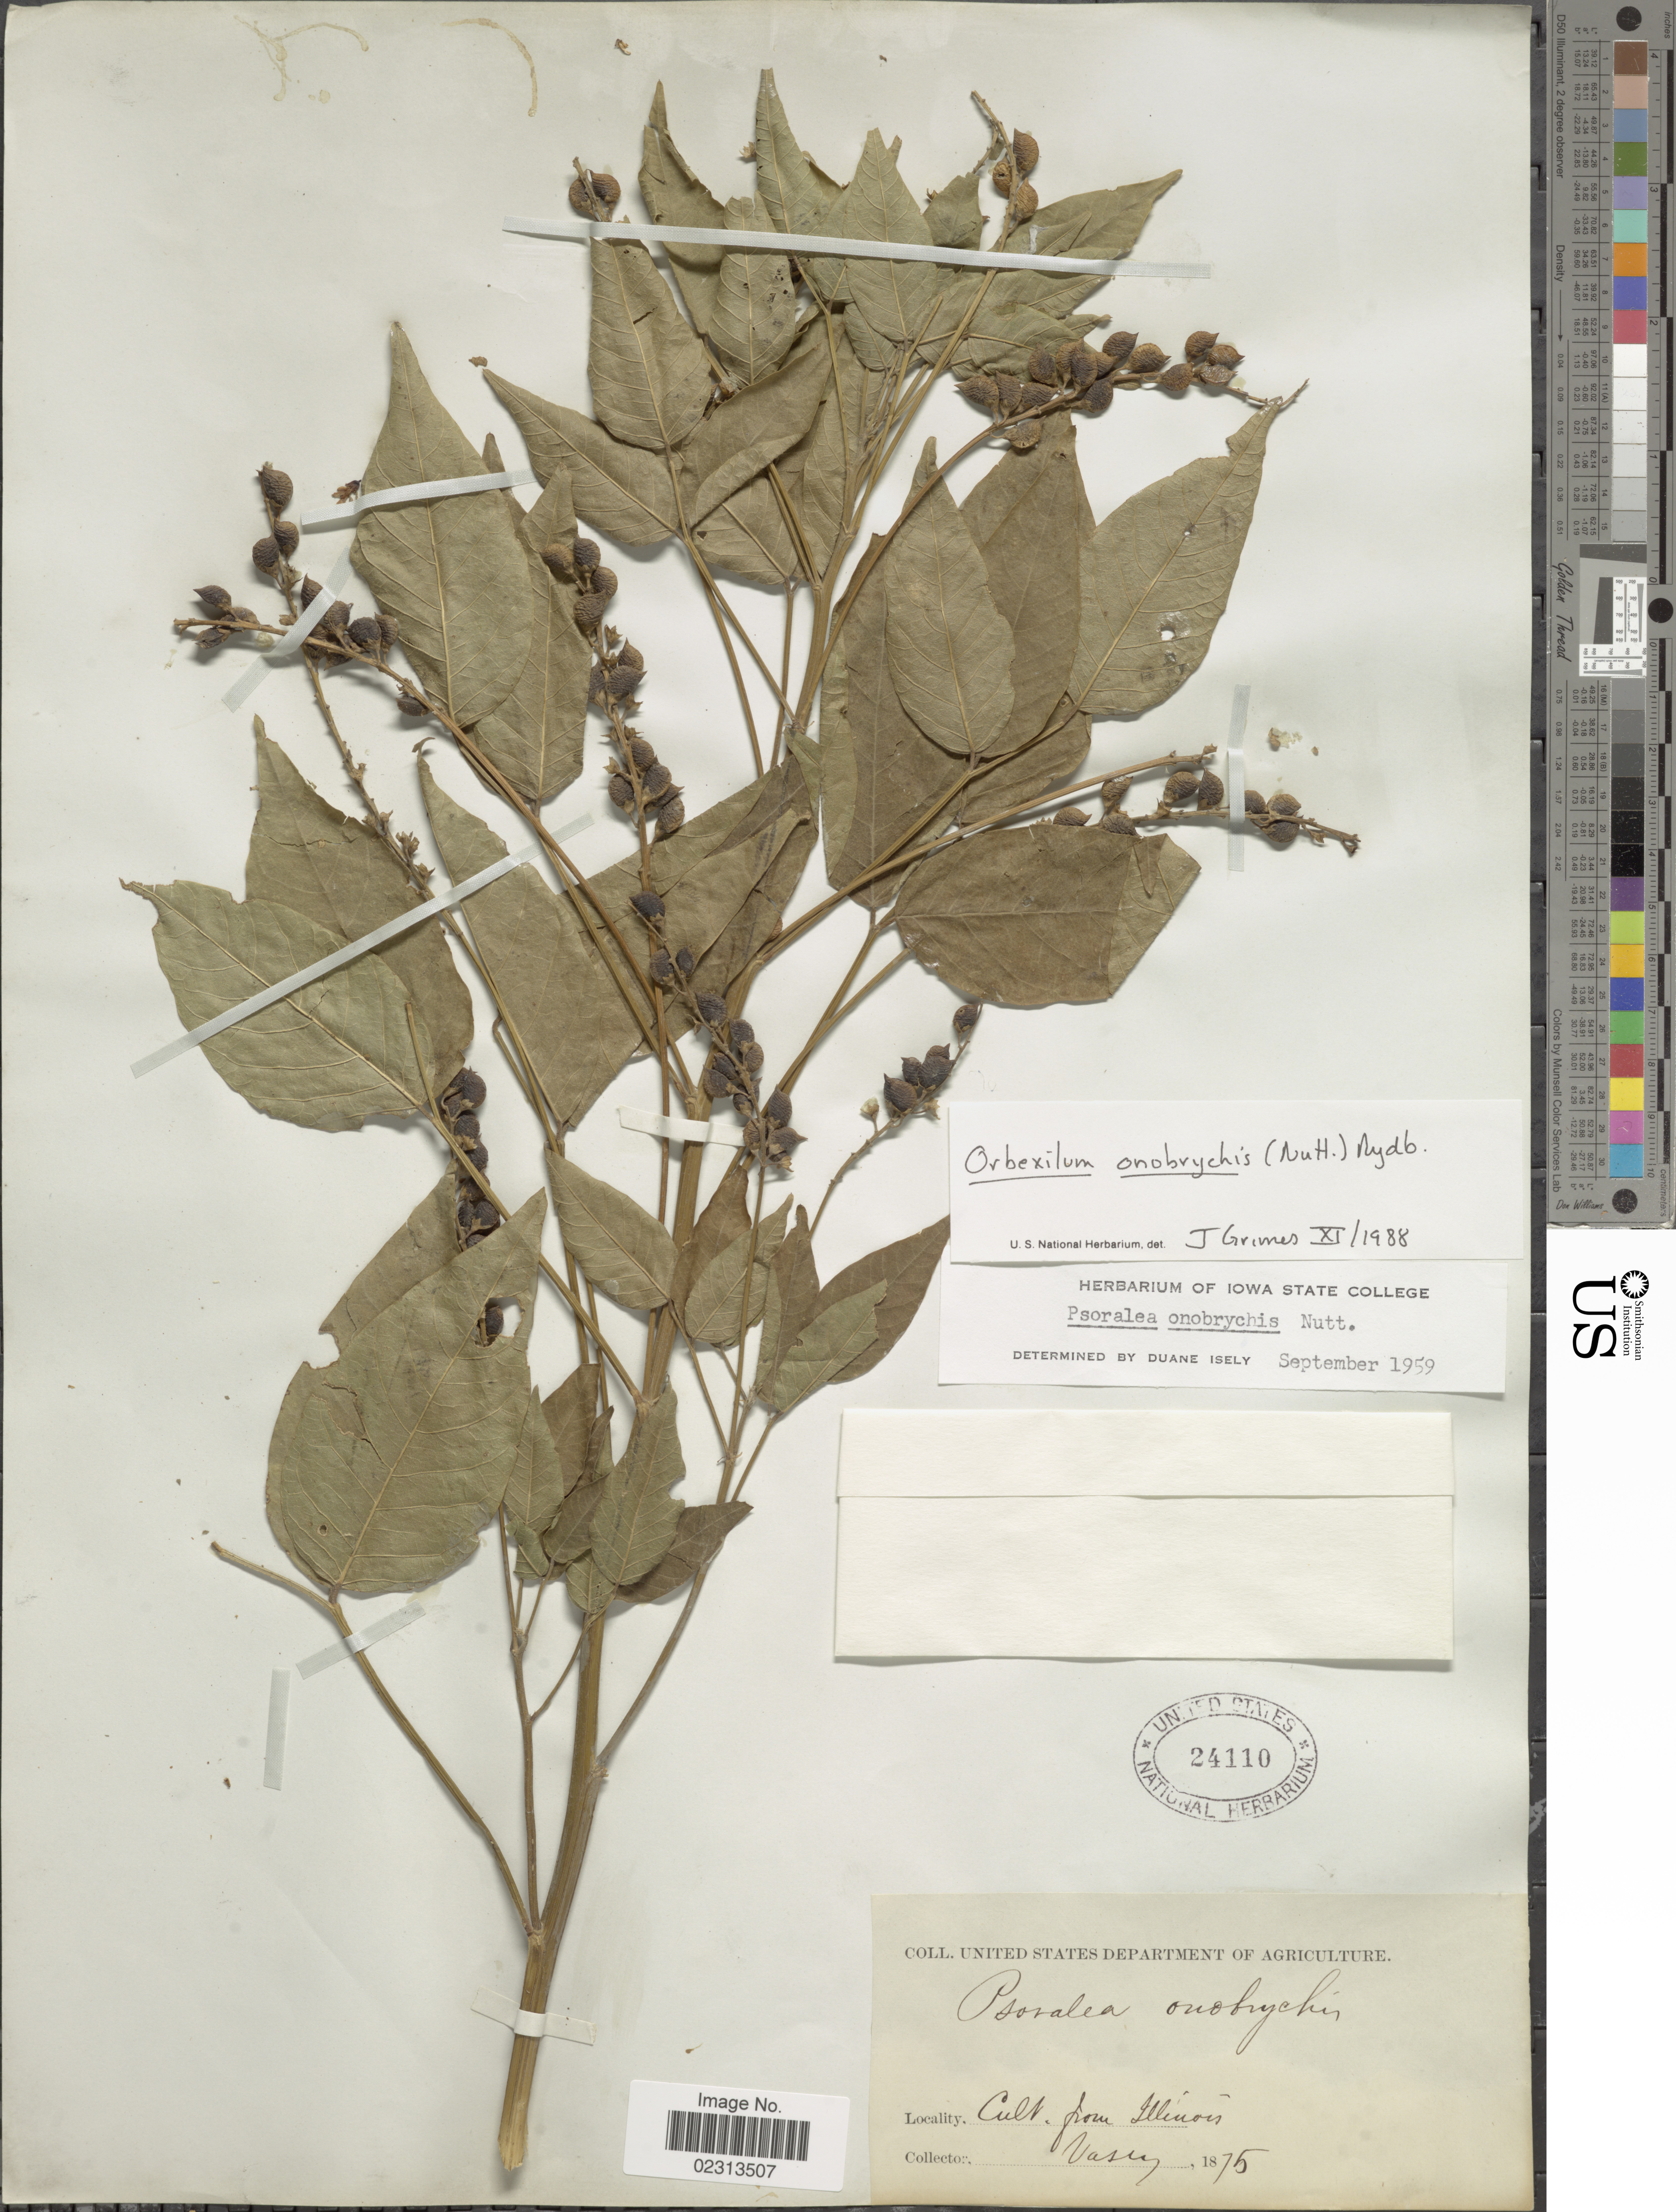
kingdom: Plantae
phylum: Tracheophyta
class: Magnoliopsida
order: Fabales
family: Fabaceae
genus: Orbexilum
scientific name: Orbexilum onobrychis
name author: (Nutt.) Rydb.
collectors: Vasey, --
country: United States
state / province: Illinois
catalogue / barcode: US 24110